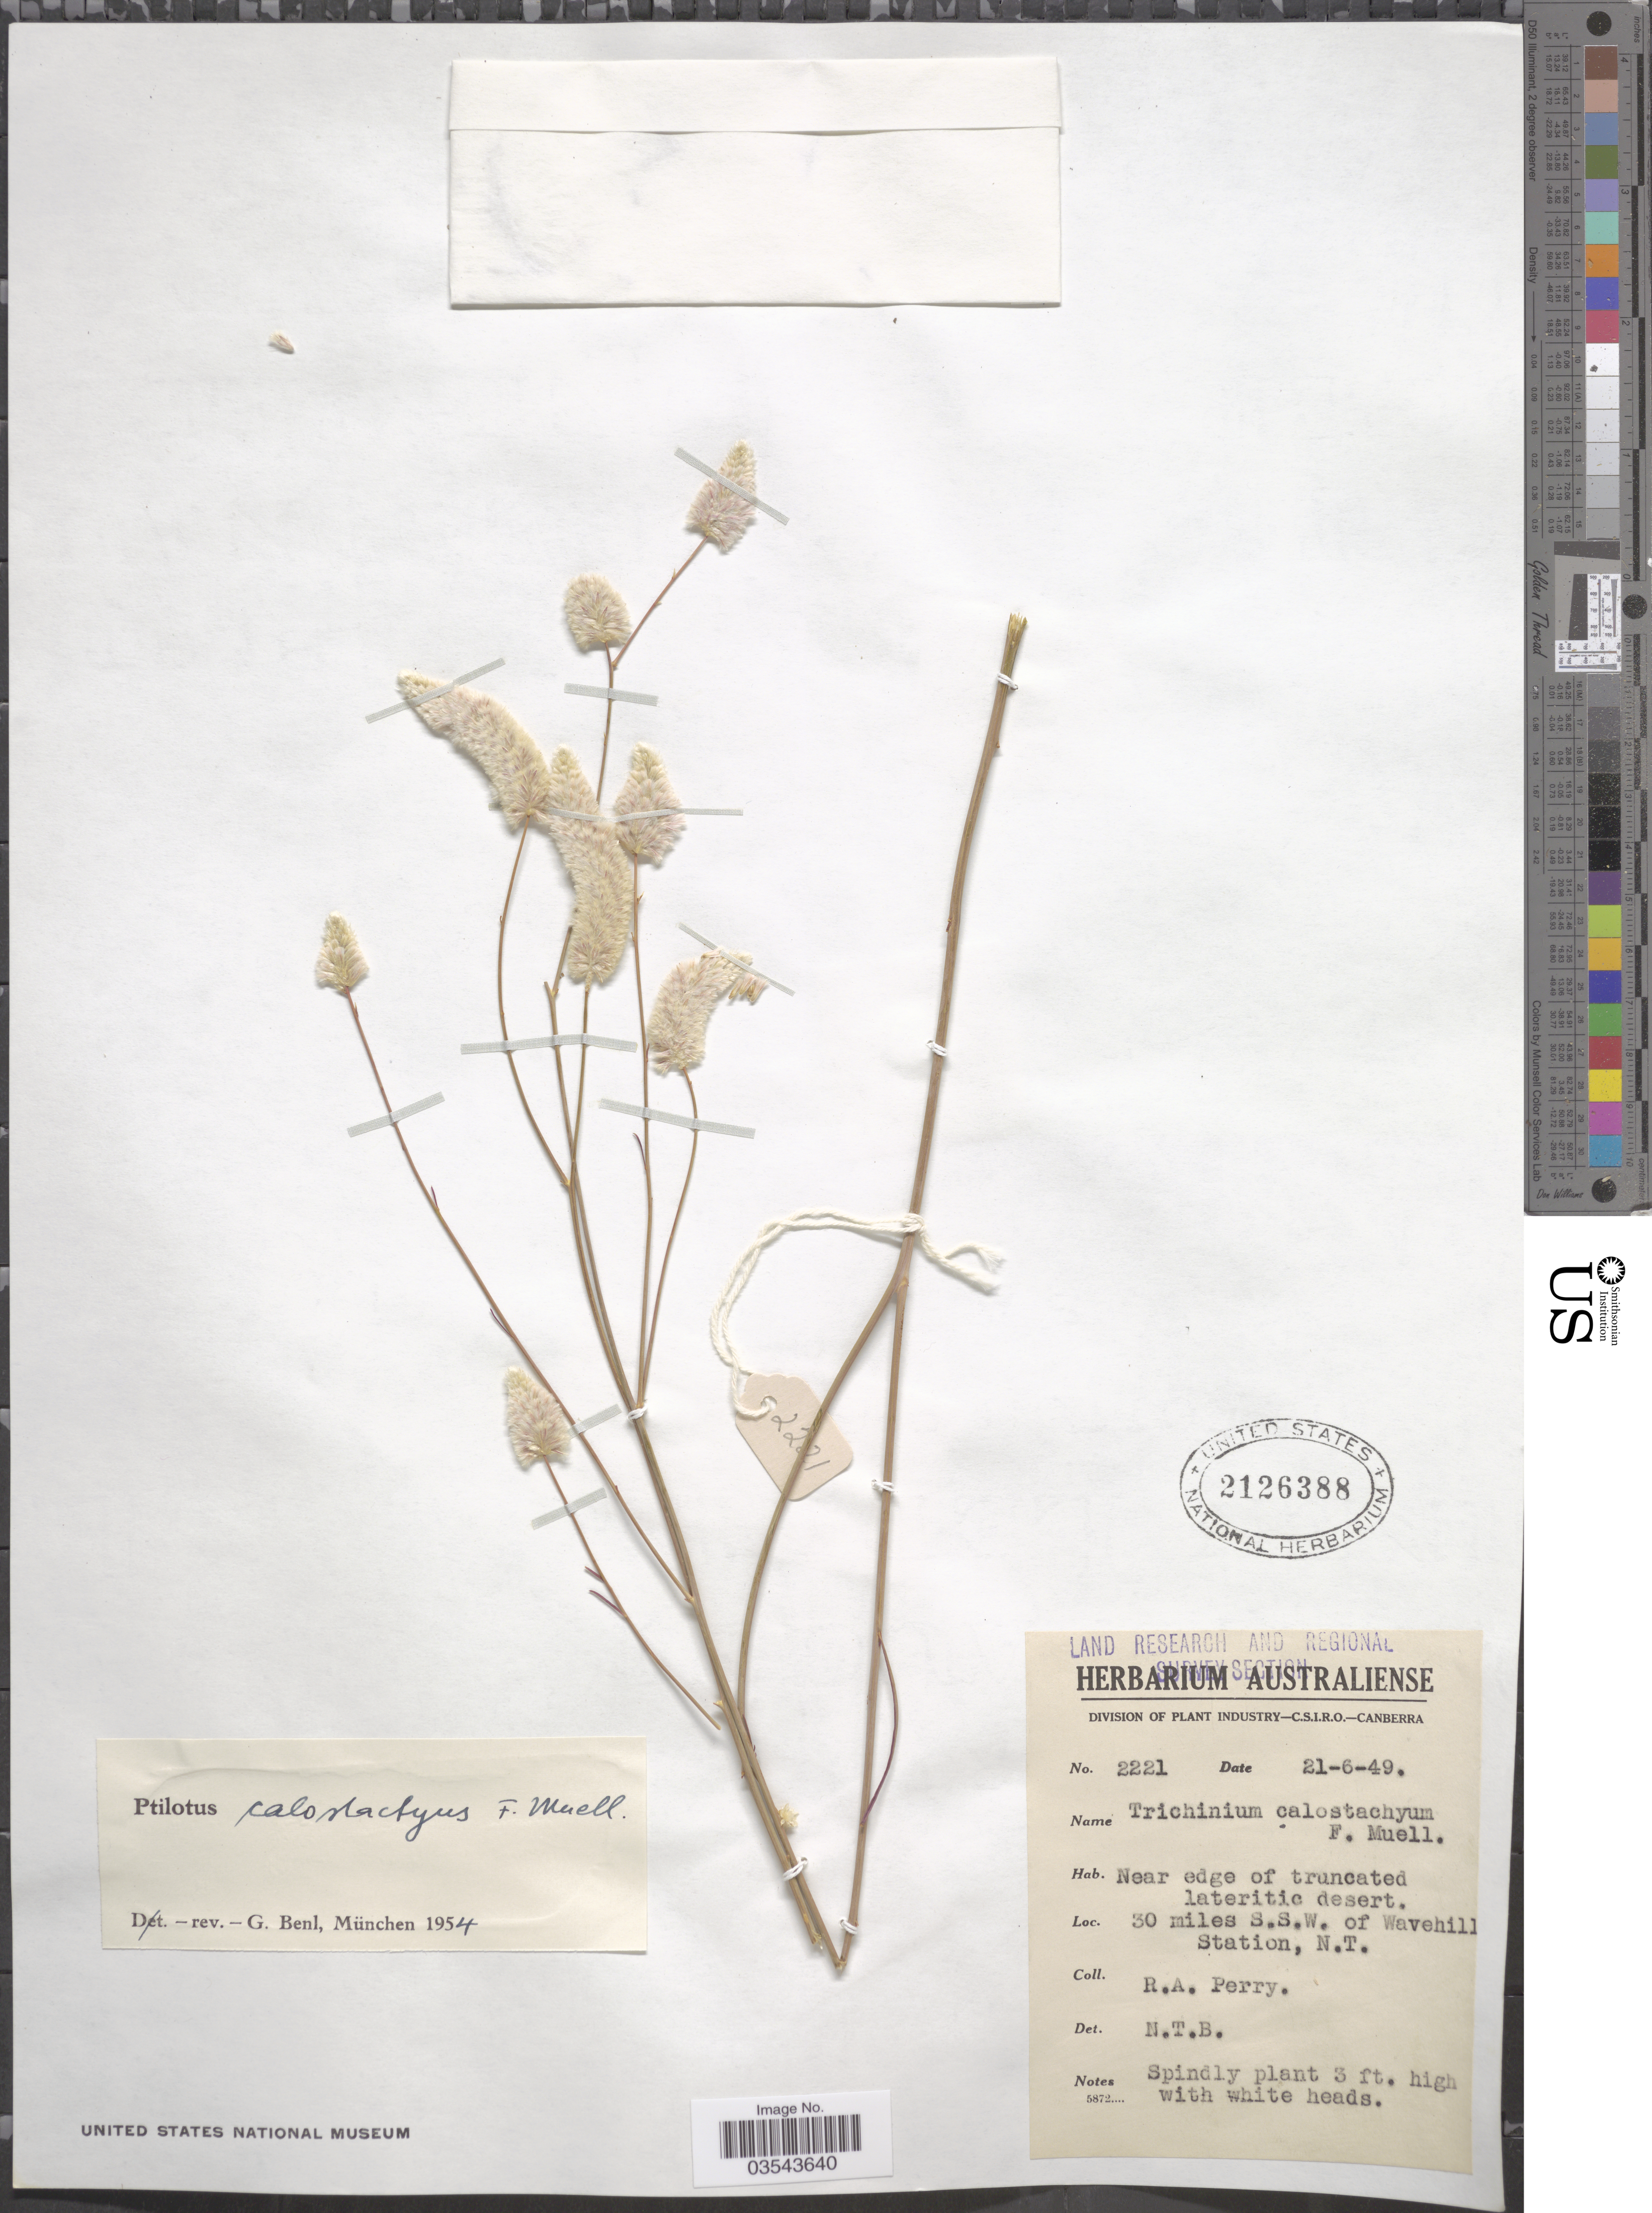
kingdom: Plantae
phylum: Tracheophyta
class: Magnoliopsida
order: Caryophyllales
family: Amaranthaceae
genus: Ptilotus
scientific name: Ptilotus calostachyus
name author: F. Muell.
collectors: Perry, R. A.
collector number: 2221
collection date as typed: Transcribed d/m/y: 21/6/49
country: Australia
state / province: Northern Territory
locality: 30 miles S.S.W. of Wavehill Station, N.T.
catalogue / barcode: US 2126388